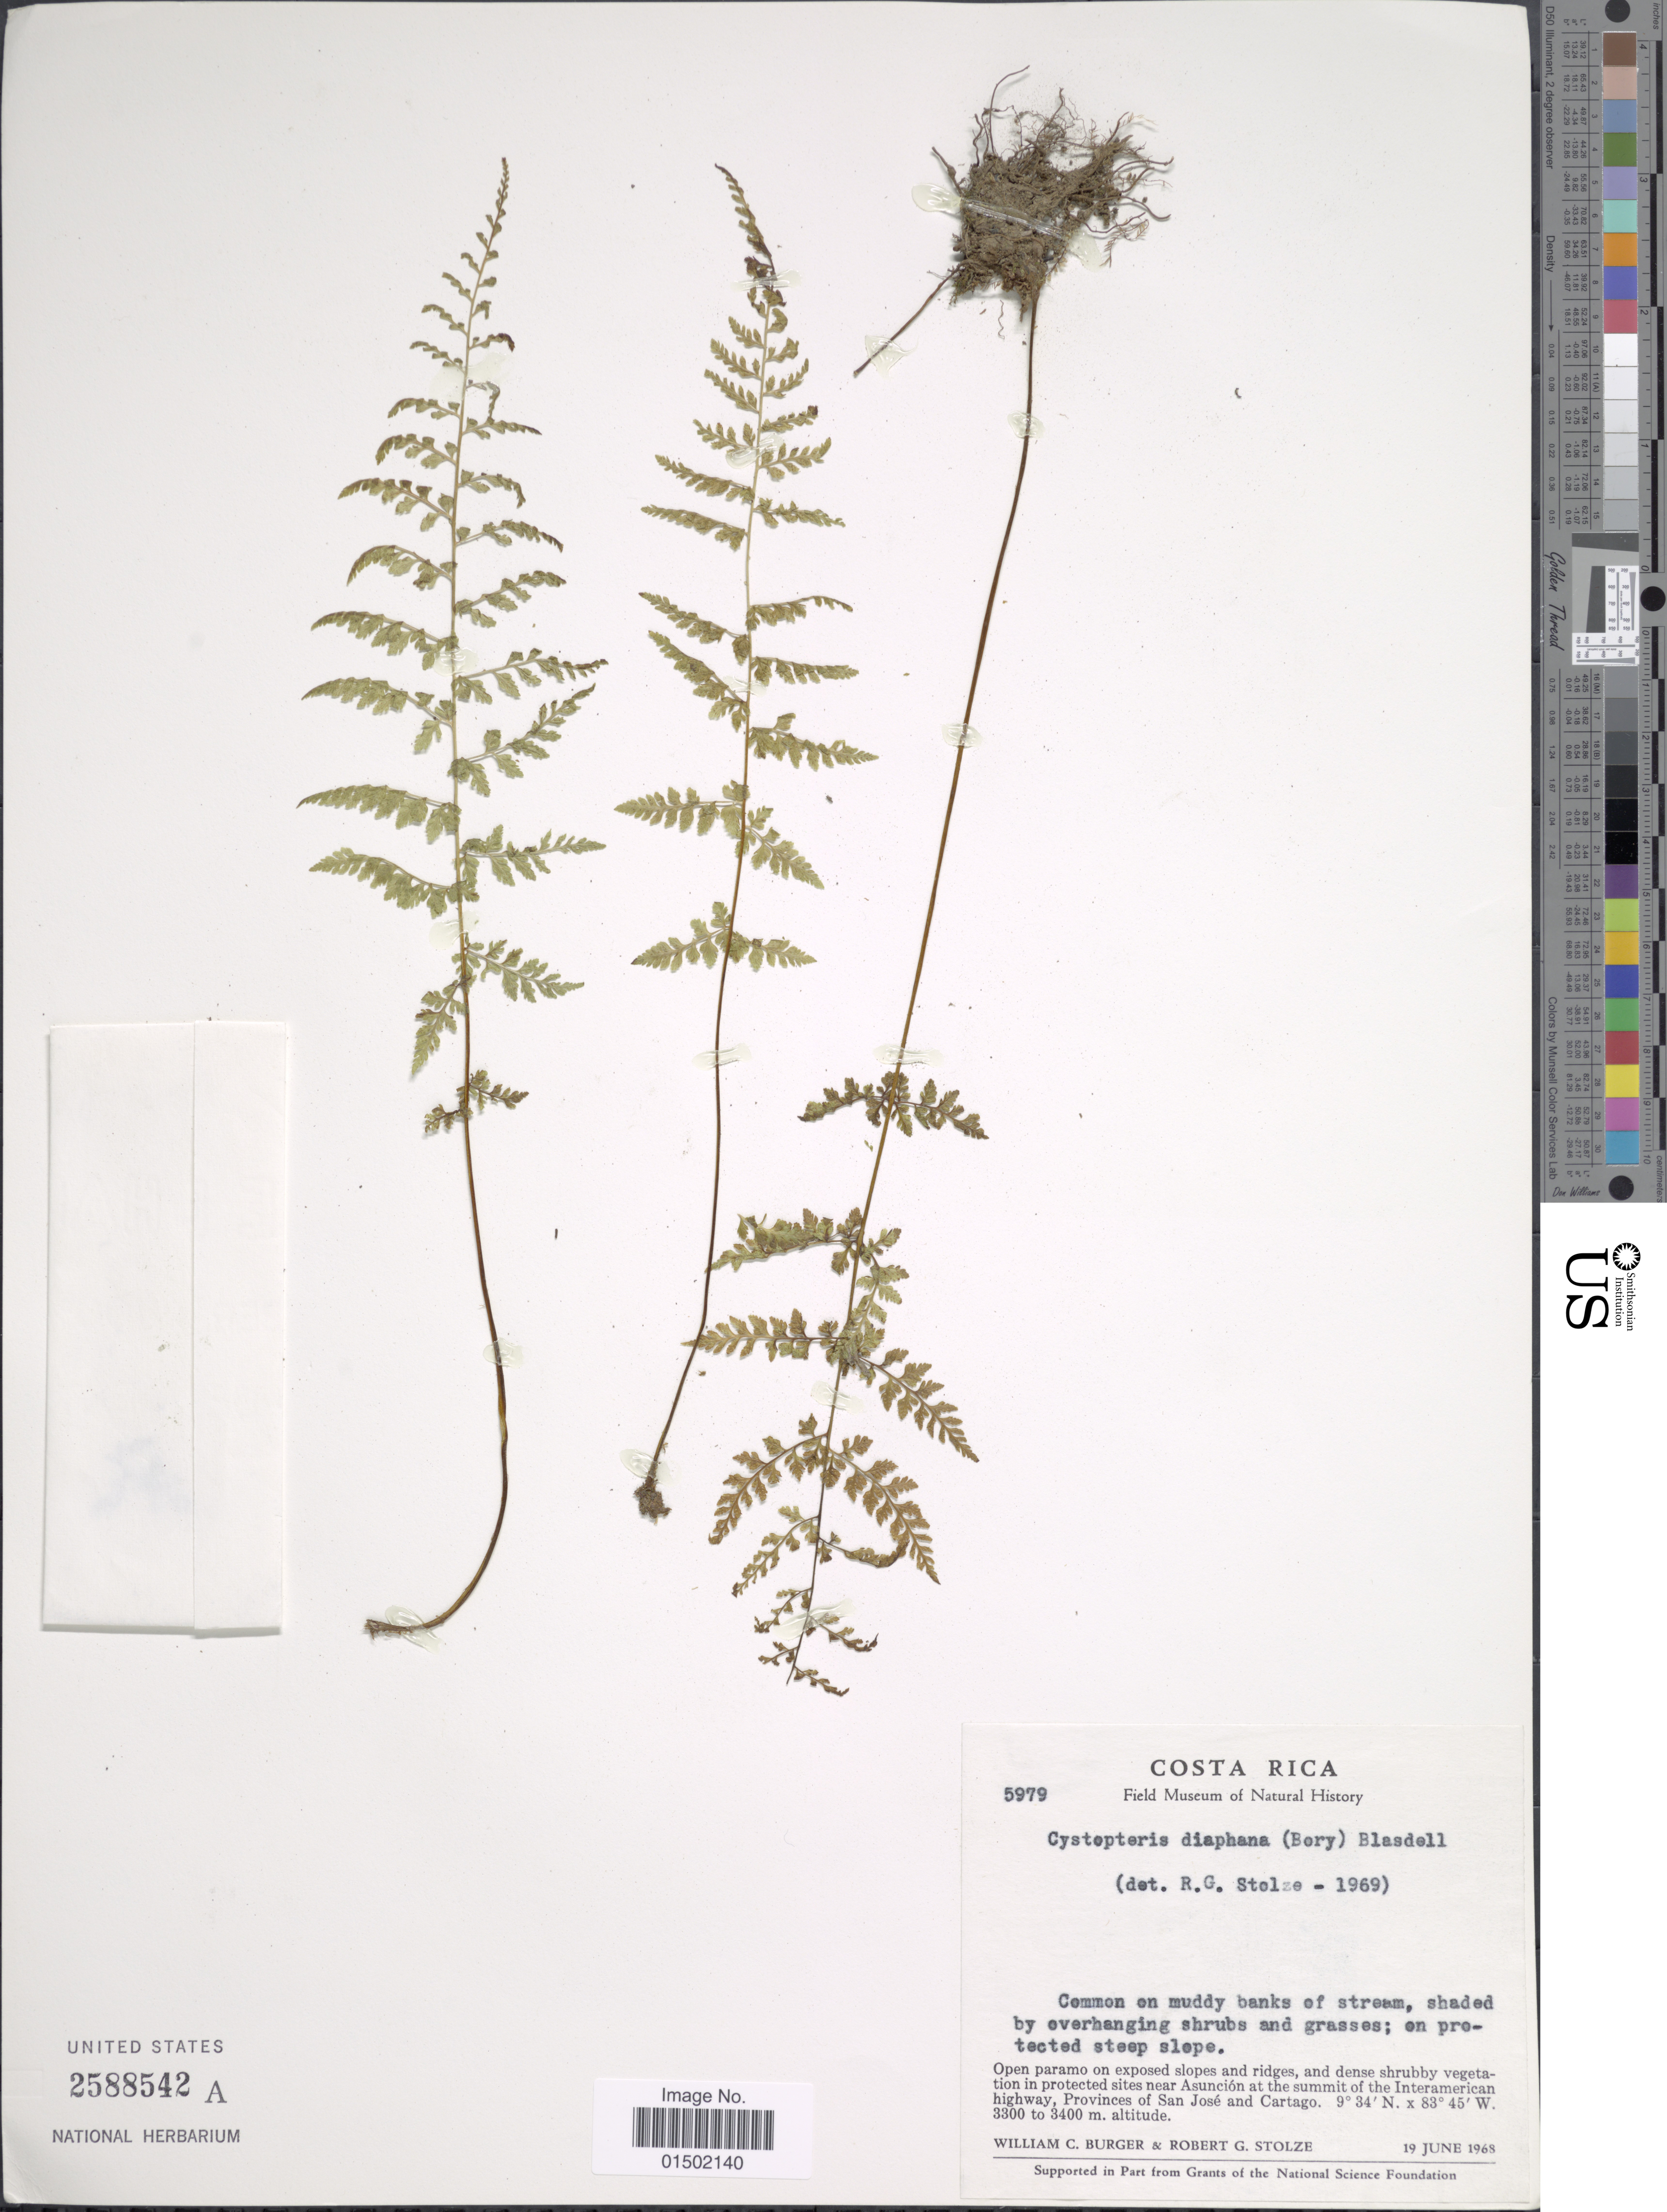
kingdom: Plantae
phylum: Tracheophyta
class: Polypodiopsida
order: Polypodiales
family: Cystopteridaceae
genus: Cystopteris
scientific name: Cystopteris diaphana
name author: (Bory) Blasdell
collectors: W. Burger & R. G. Stolze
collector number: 5979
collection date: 1968-06-19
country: Costa Rica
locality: In protected sites near Asuncion at the summit of the Interamerican highway, Provinces of San Jose and Cartago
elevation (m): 3300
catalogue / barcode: US 2588542A